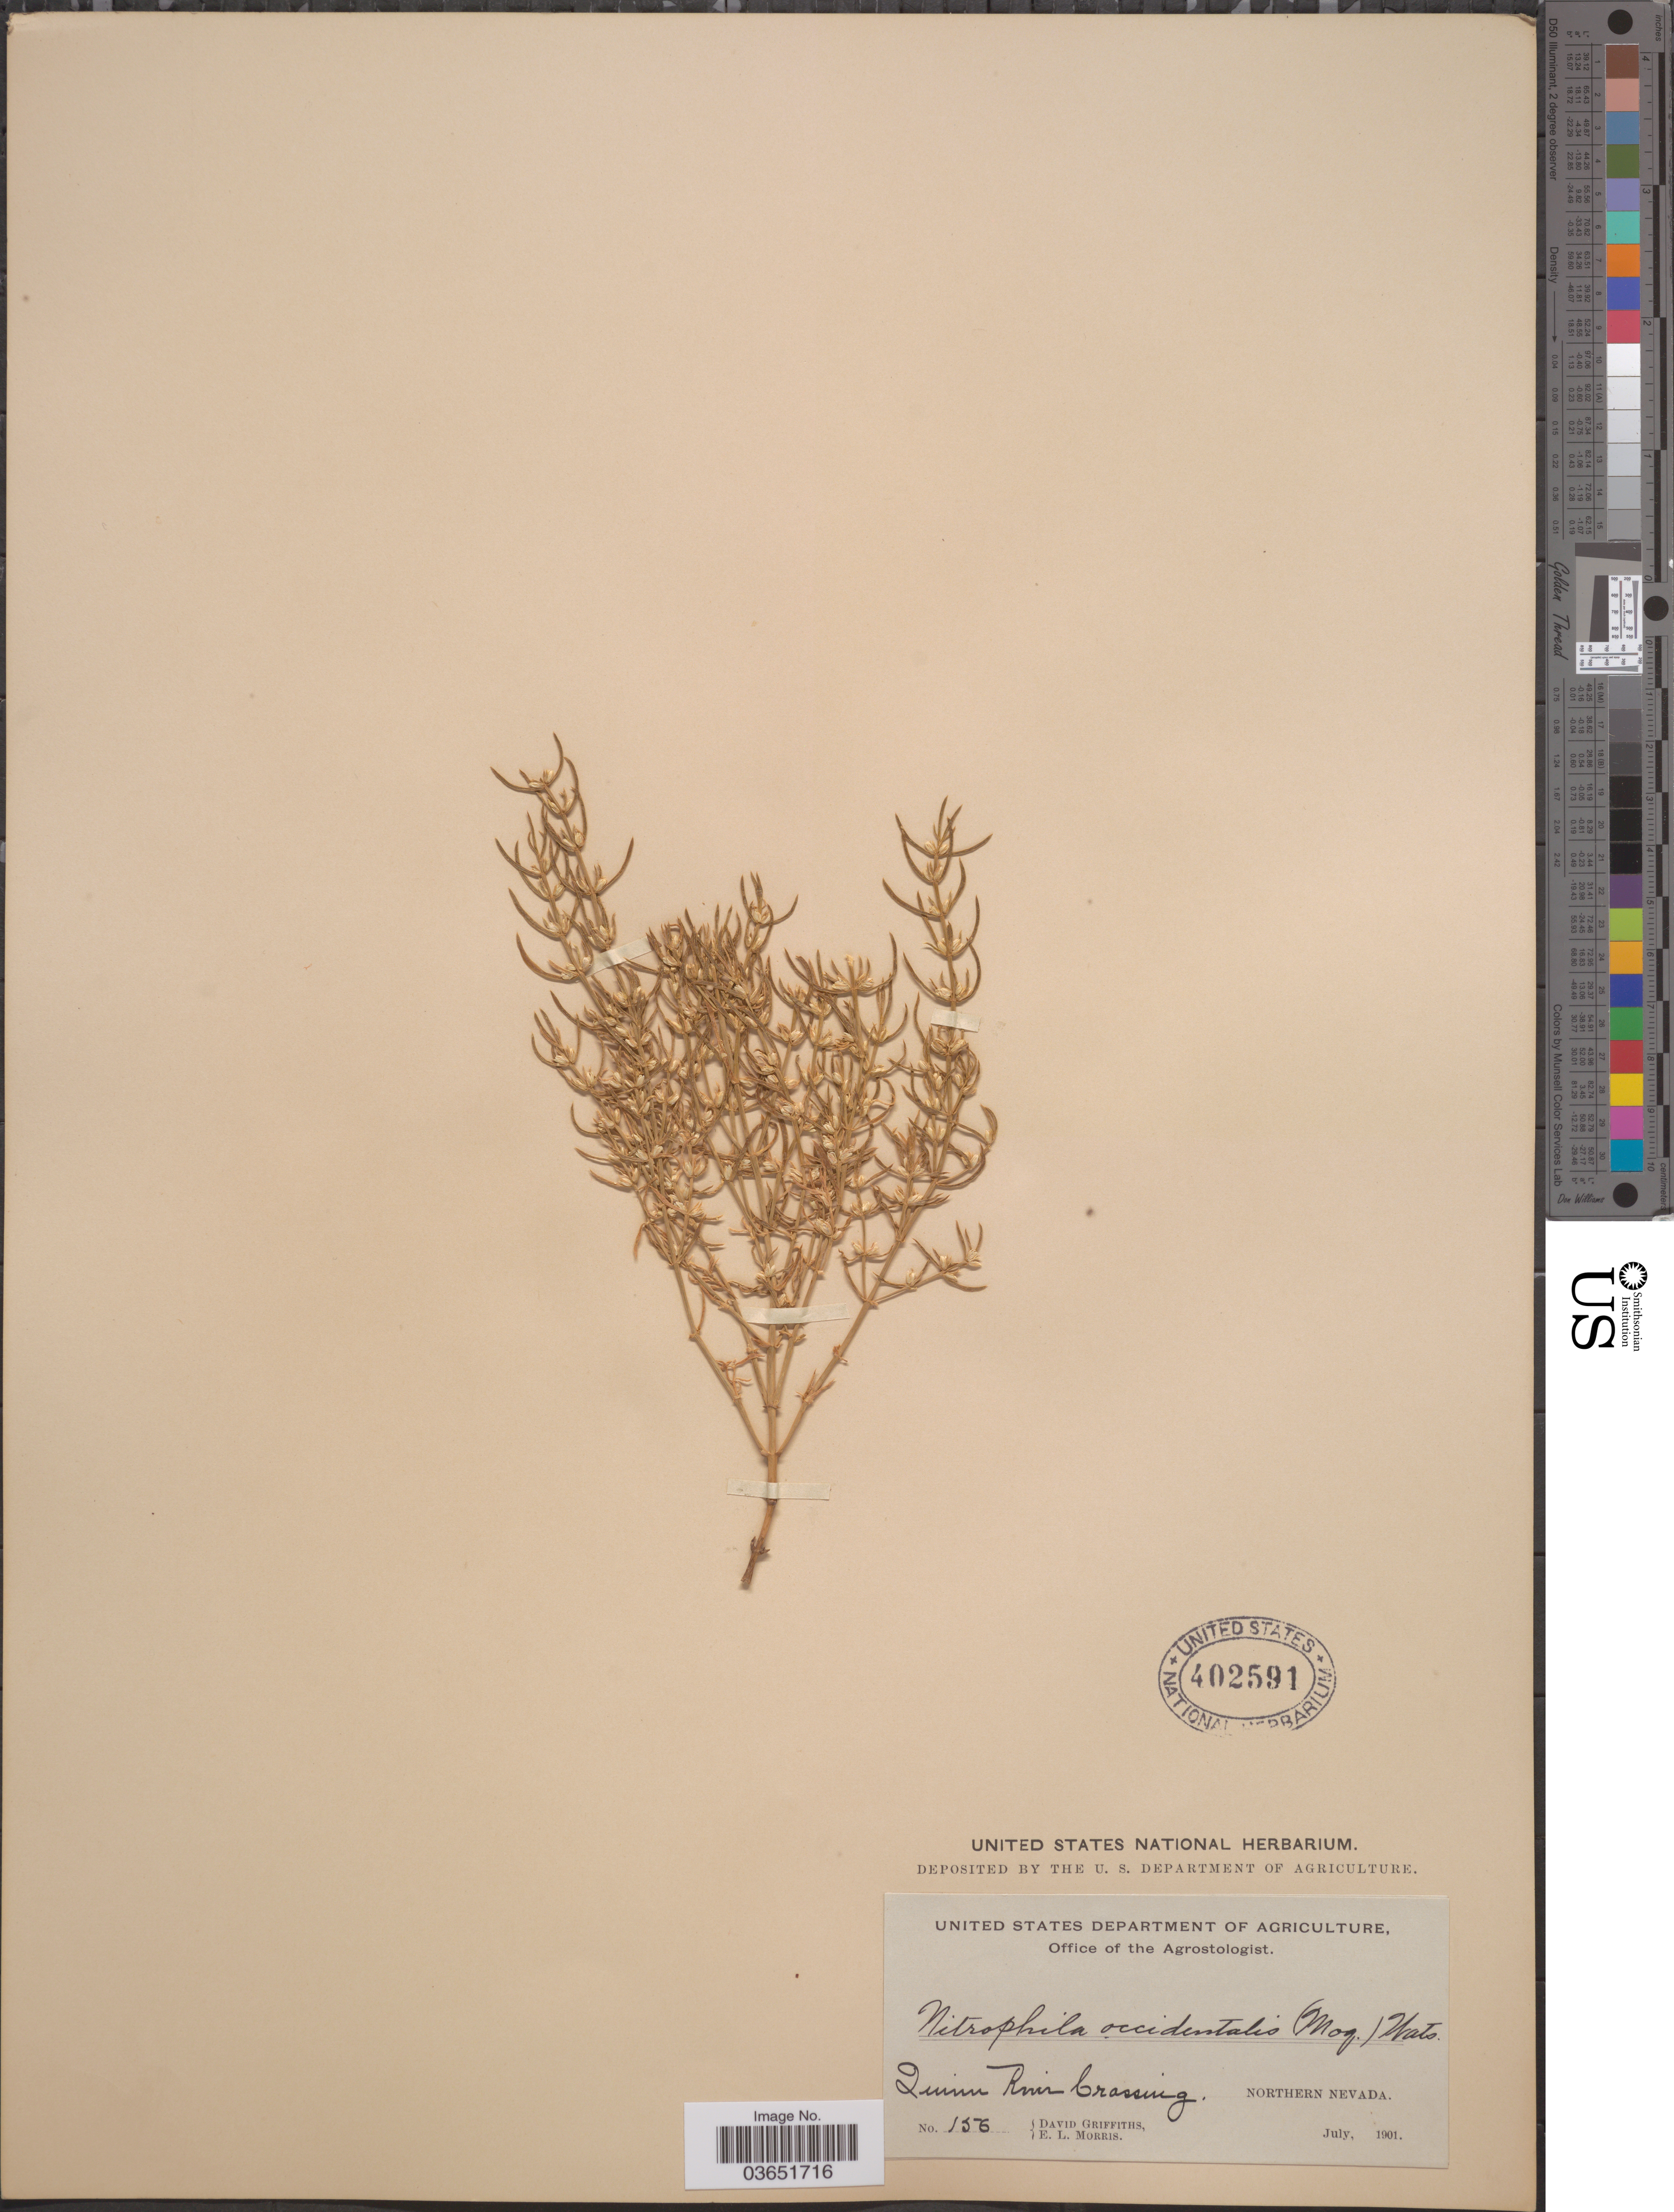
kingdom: Plantae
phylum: Tracheophyta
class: Magnoliopsida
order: Caryophyllales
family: Amaranthaceae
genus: Nitrophila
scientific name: Nitrophila occidentalis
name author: (Moq.) S. Watson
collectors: D. Griffiths & E. Morris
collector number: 156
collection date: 1901-07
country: United States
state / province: Nevada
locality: Quinn River Crossing, Northern Nevada.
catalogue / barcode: US 402591